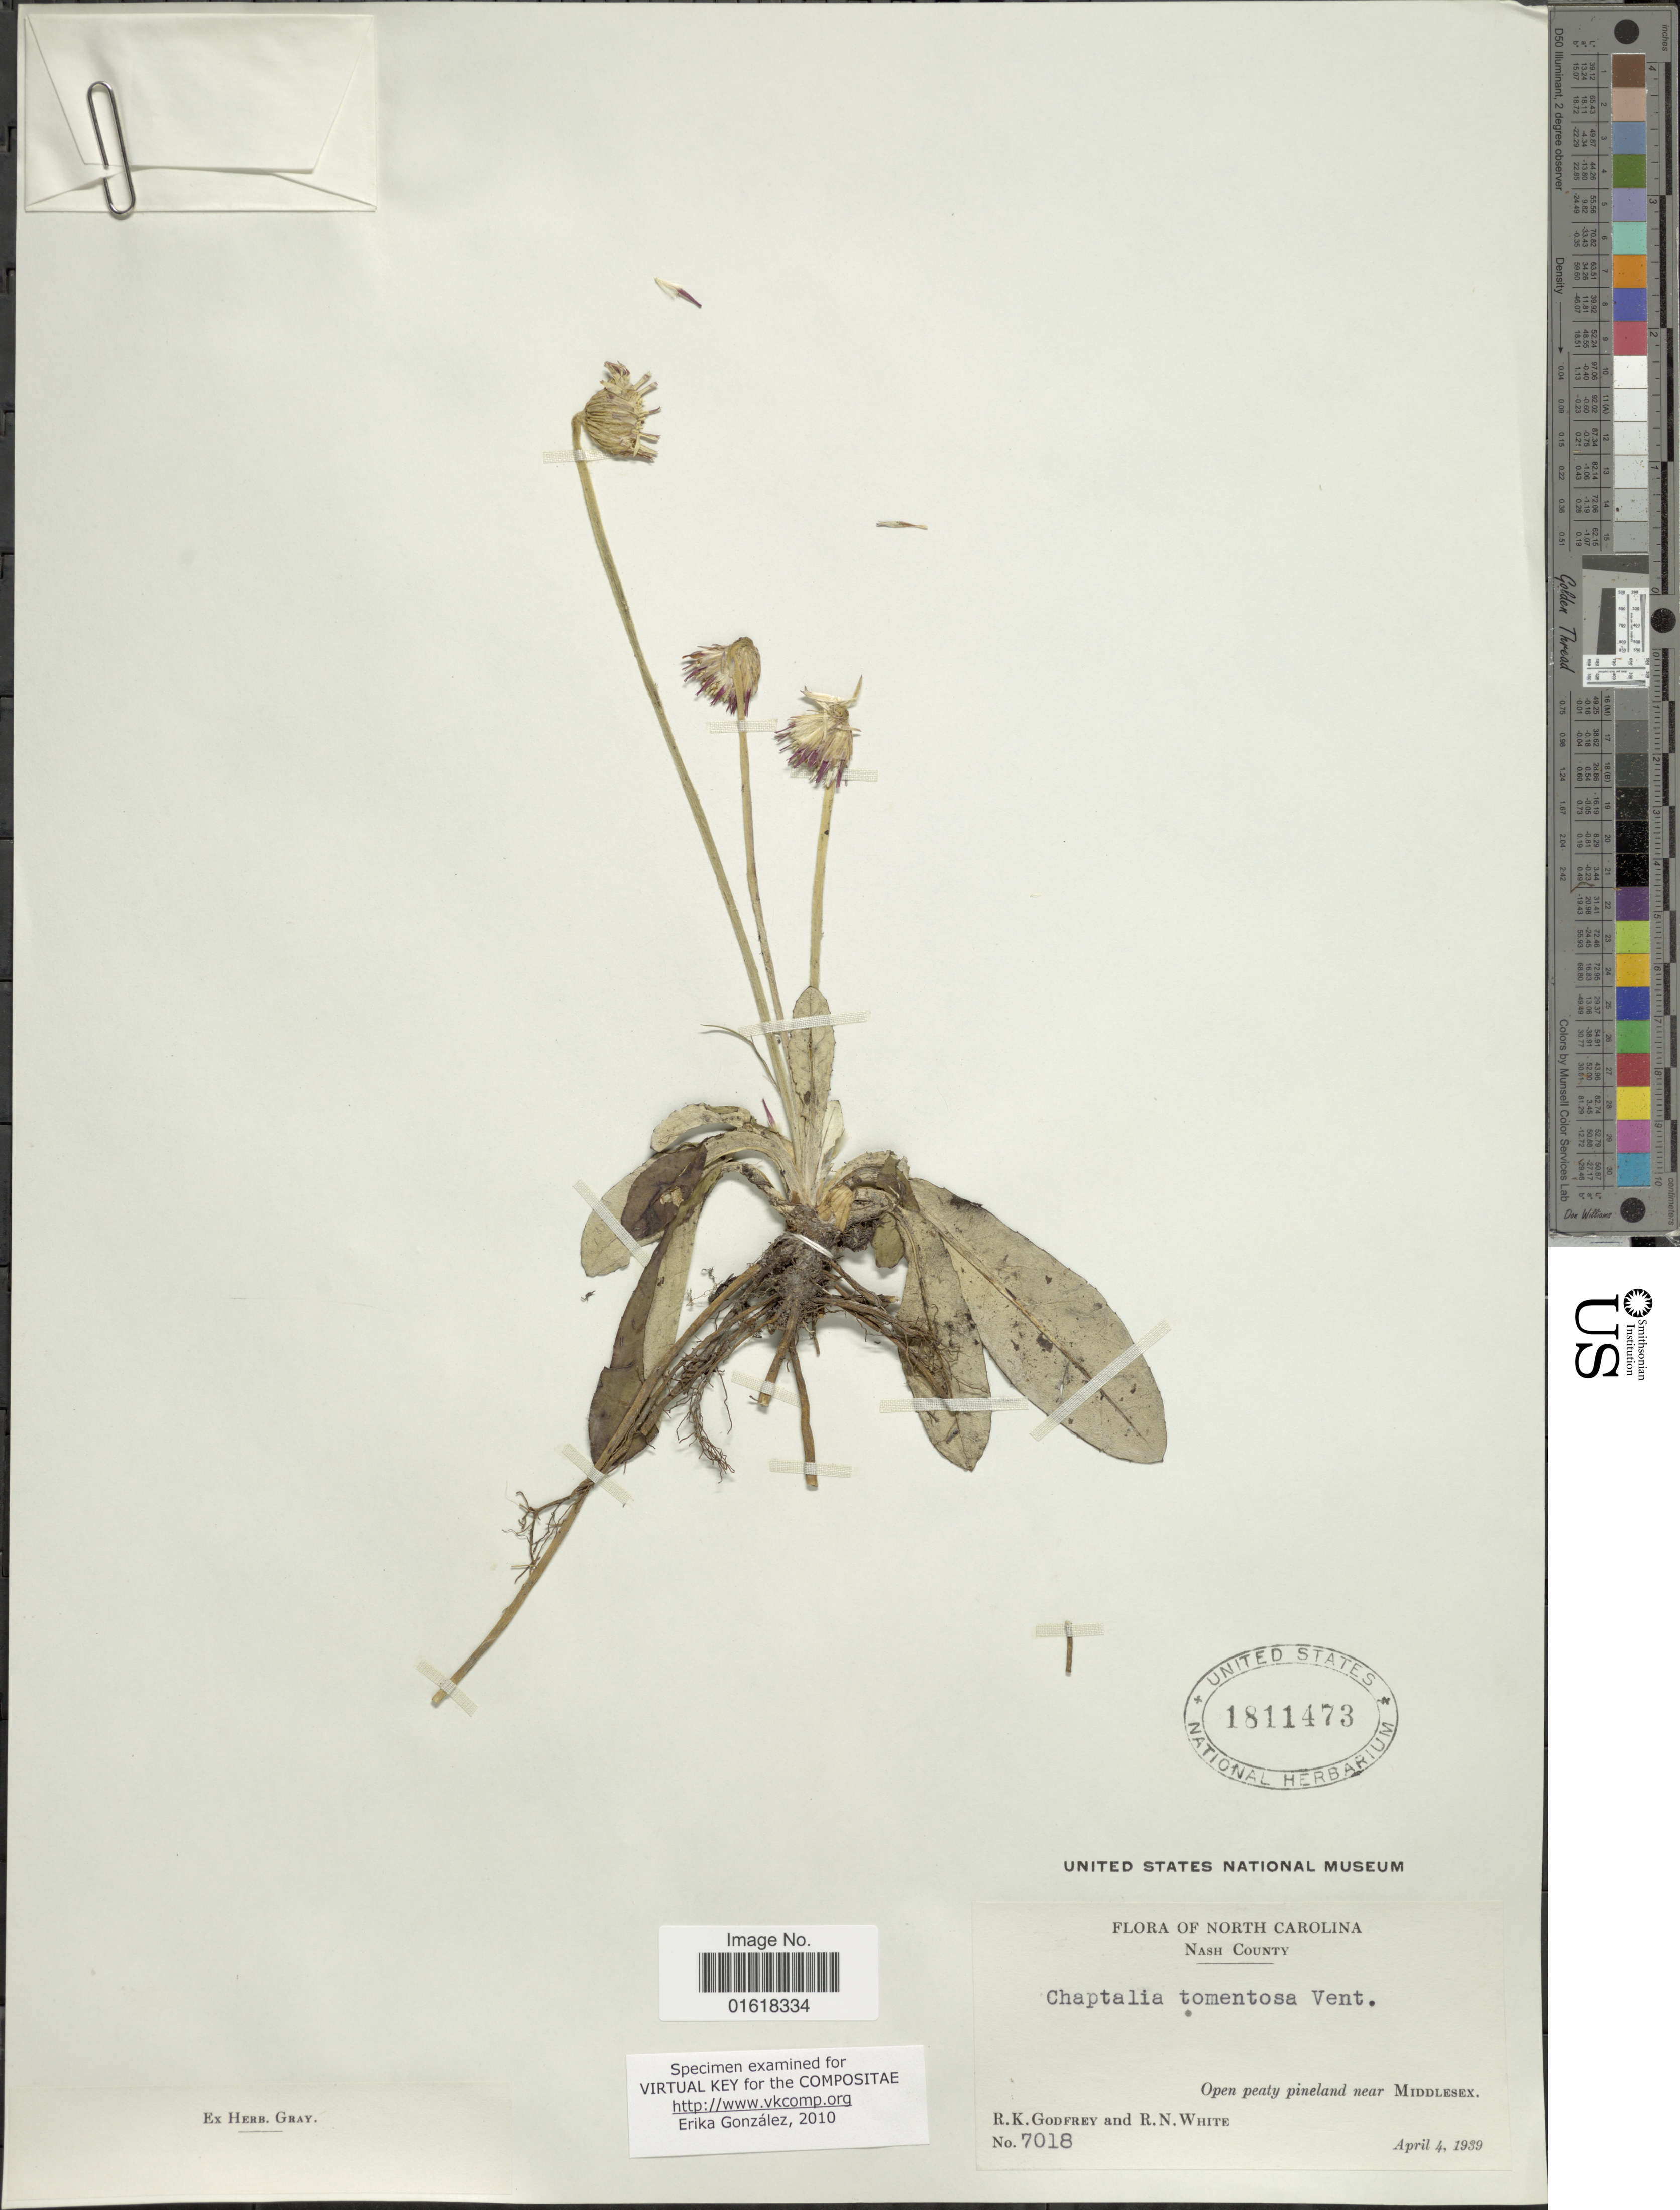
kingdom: Plantae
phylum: Tracheophyta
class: Magnoliopsida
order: Asterales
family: Asteraceae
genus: Chaptalia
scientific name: Chaptalia tomentosa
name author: Vent.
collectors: R. K. Godfrey & R. N. White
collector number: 7018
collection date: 1939-04-04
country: United States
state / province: North Carolina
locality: Nash County. Open peaty pineland near Middlesex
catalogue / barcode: US 1811473